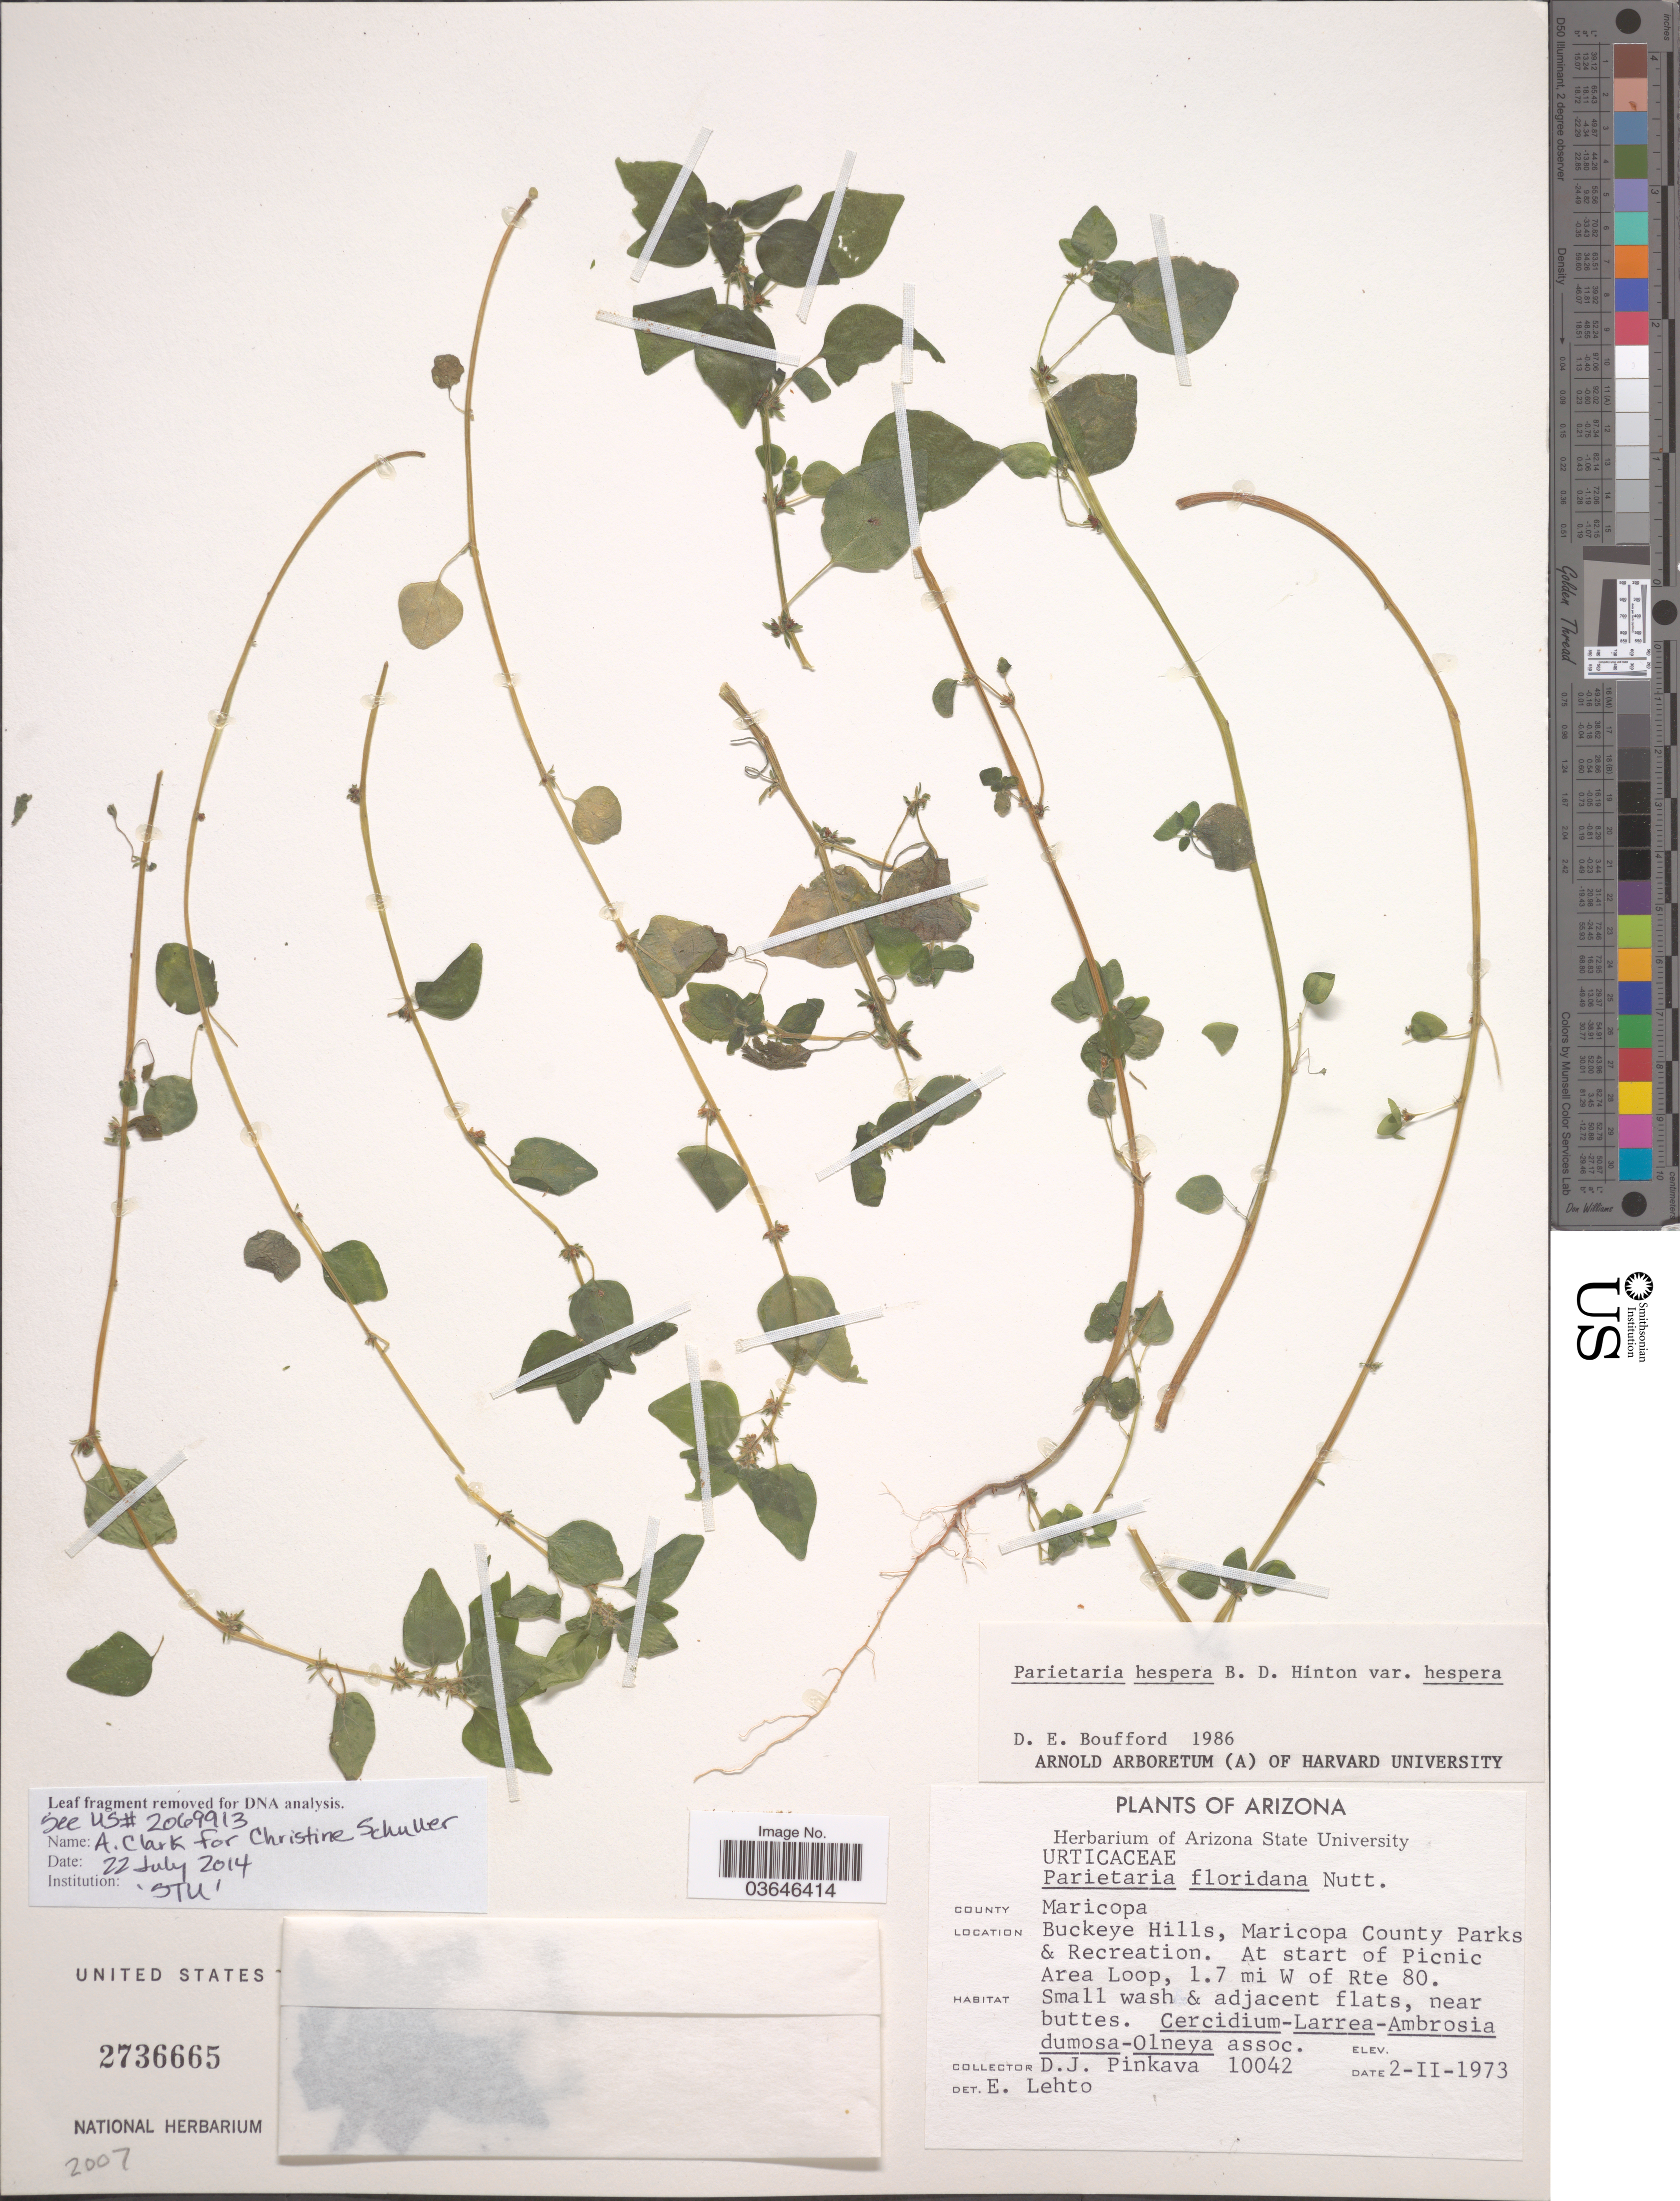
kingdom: Plantae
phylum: Tracheophyta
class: Magnoliopsida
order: Rosales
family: Urticaceae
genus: Parietaria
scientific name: Parietaria hespera var. hespera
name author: Hinton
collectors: D. J. Pinkava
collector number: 10042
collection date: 1973-02-02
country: United States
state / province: Arizona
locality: County Maricopa. Buckey Hills, Maricopa County Parks & Recreation. At start of Picnic Area Loop, 1.7 mi W of Rte 80.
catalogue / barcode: US 2736665